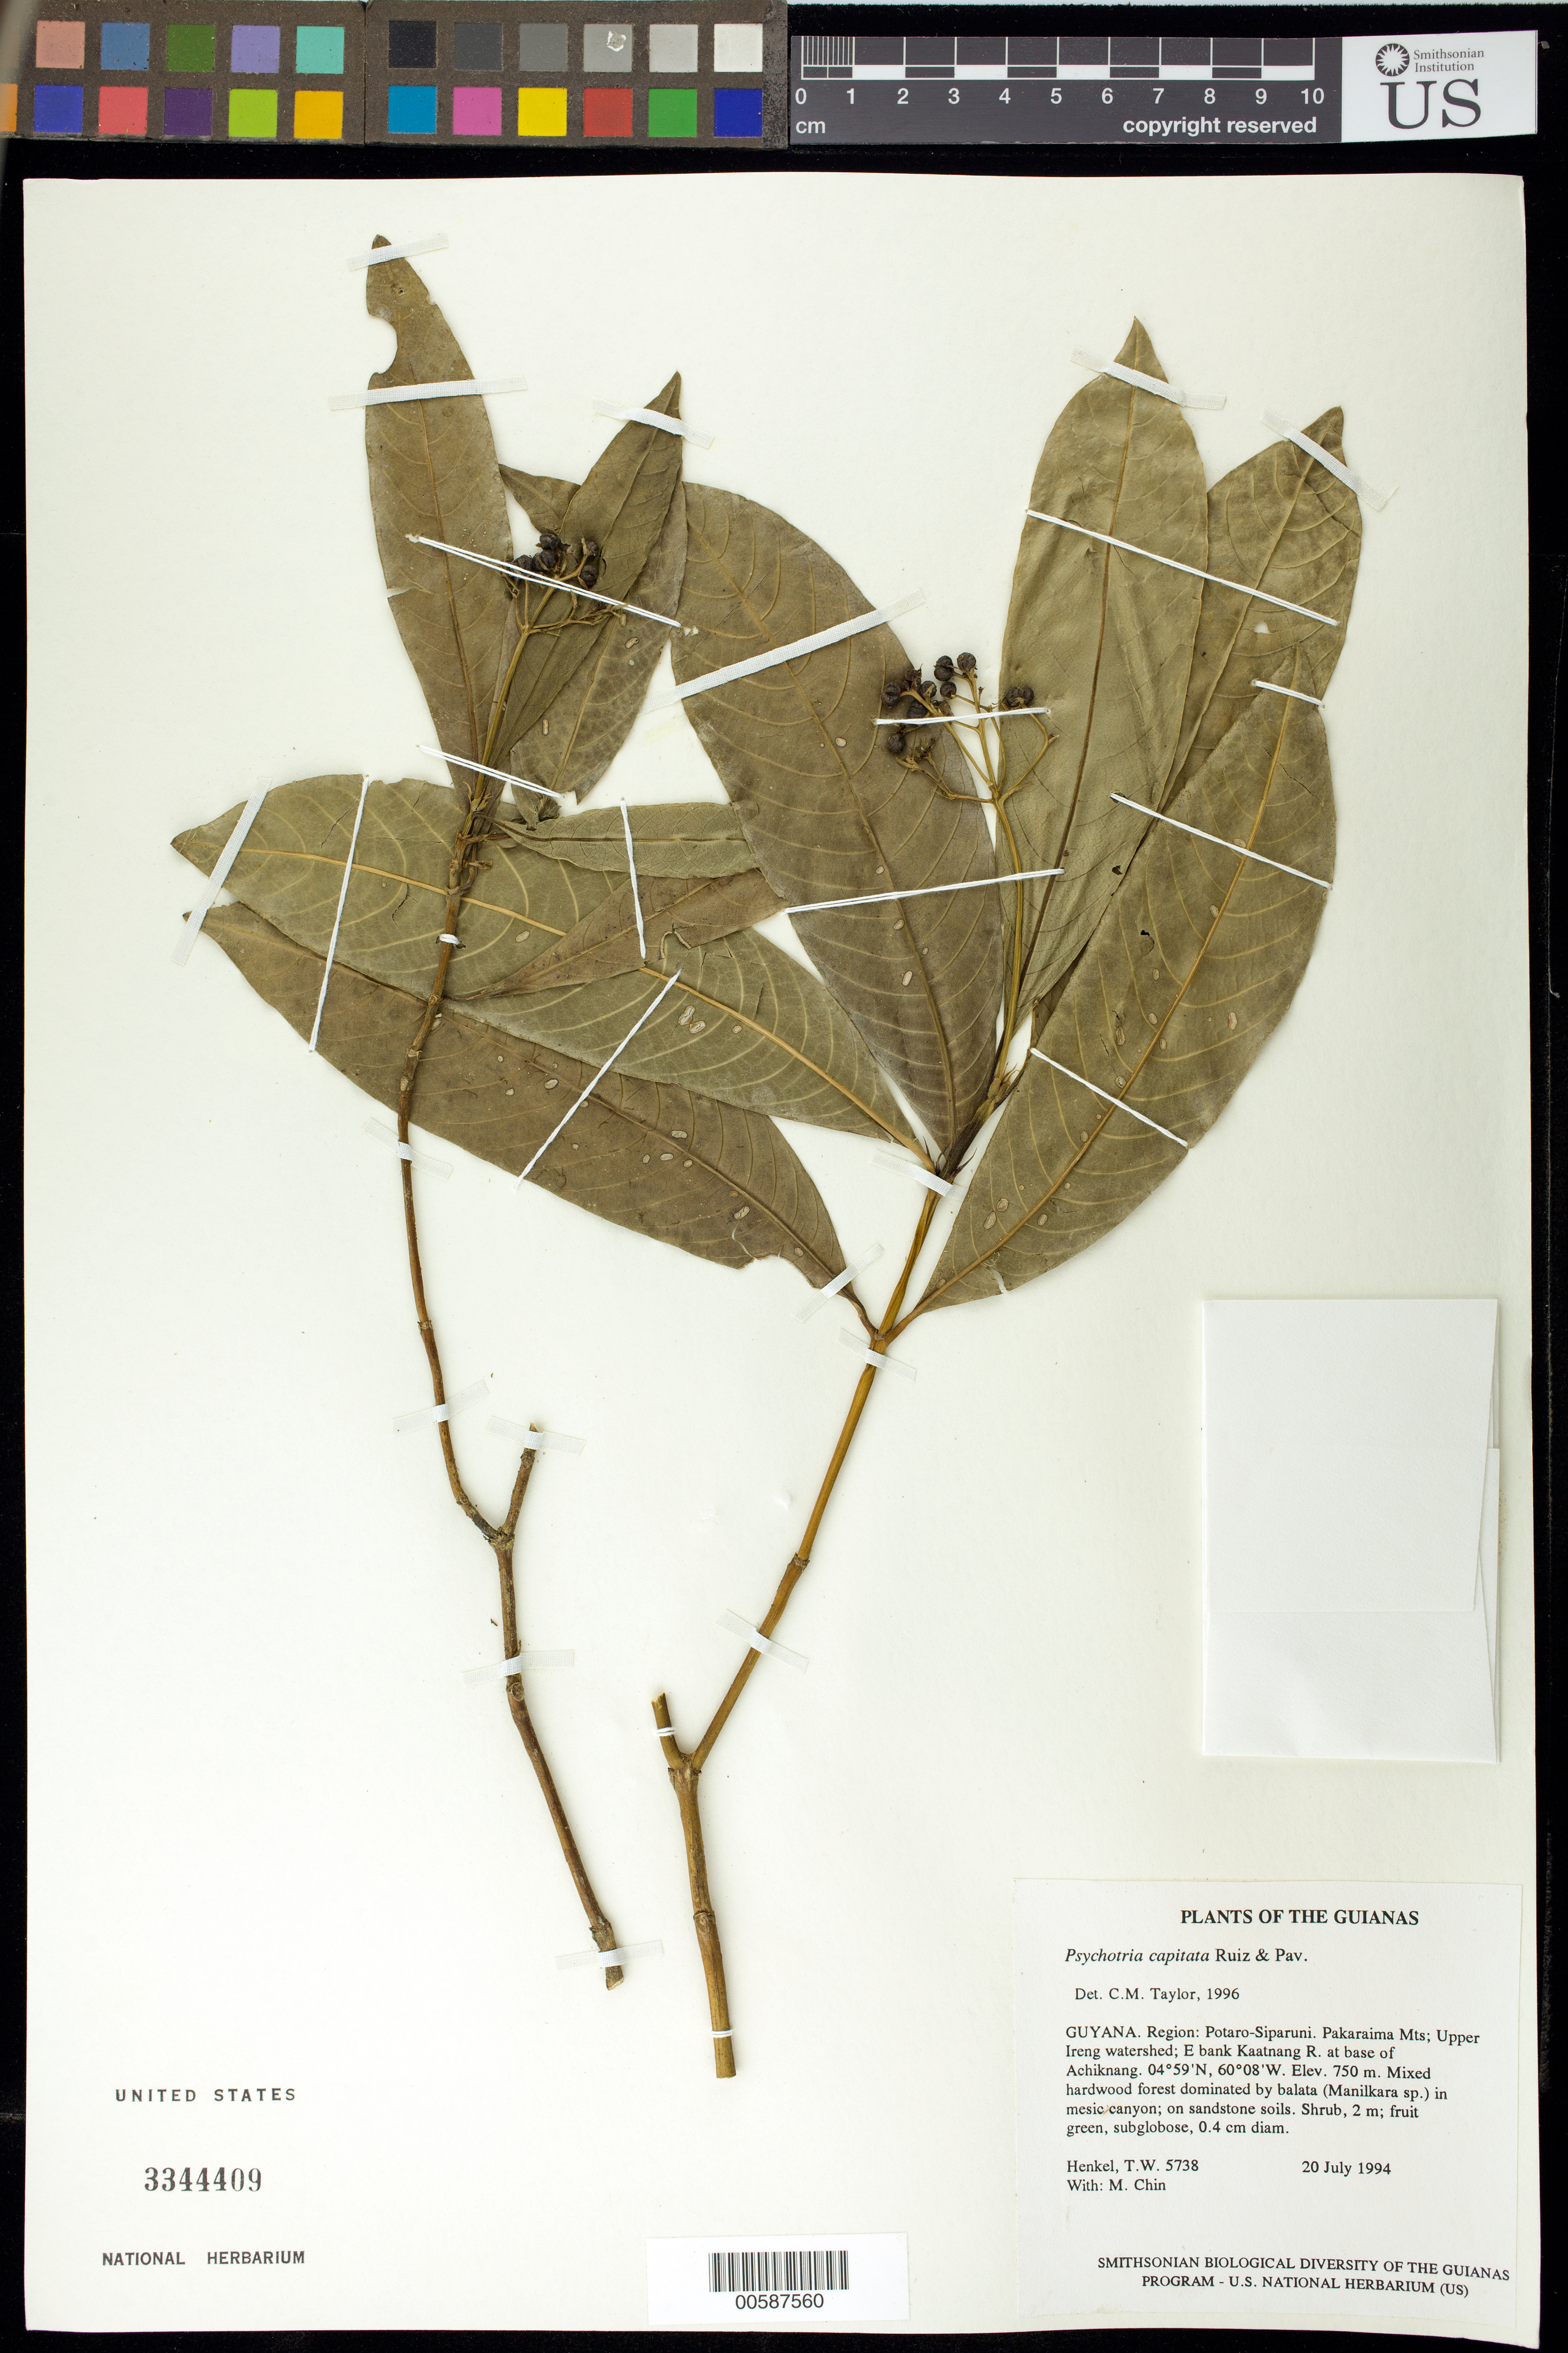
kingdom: Plantae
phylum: Tracheophyta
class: Magnoliopsida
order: Gentianales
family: Rubiaceae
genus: Palicourea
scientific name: Palicourea violacea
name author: (Aubl.) A. Rich.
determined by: Kirkbride, J. H., Jr.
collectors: T. Henkel & M. Chin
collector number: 5738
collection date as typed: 20 July 1994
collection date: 1994-07-20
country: Guyana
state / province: Potaro-Siparuni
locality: Pakaraima Mts; Upper Ireng watershed; E bank Kaatnang R. at base of Achiknang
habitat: Mixed hardwood forest dominated by balata (Manilkara sp.) in mesic canyon; on sandstone soils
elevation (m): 750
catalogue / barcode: US 3344409